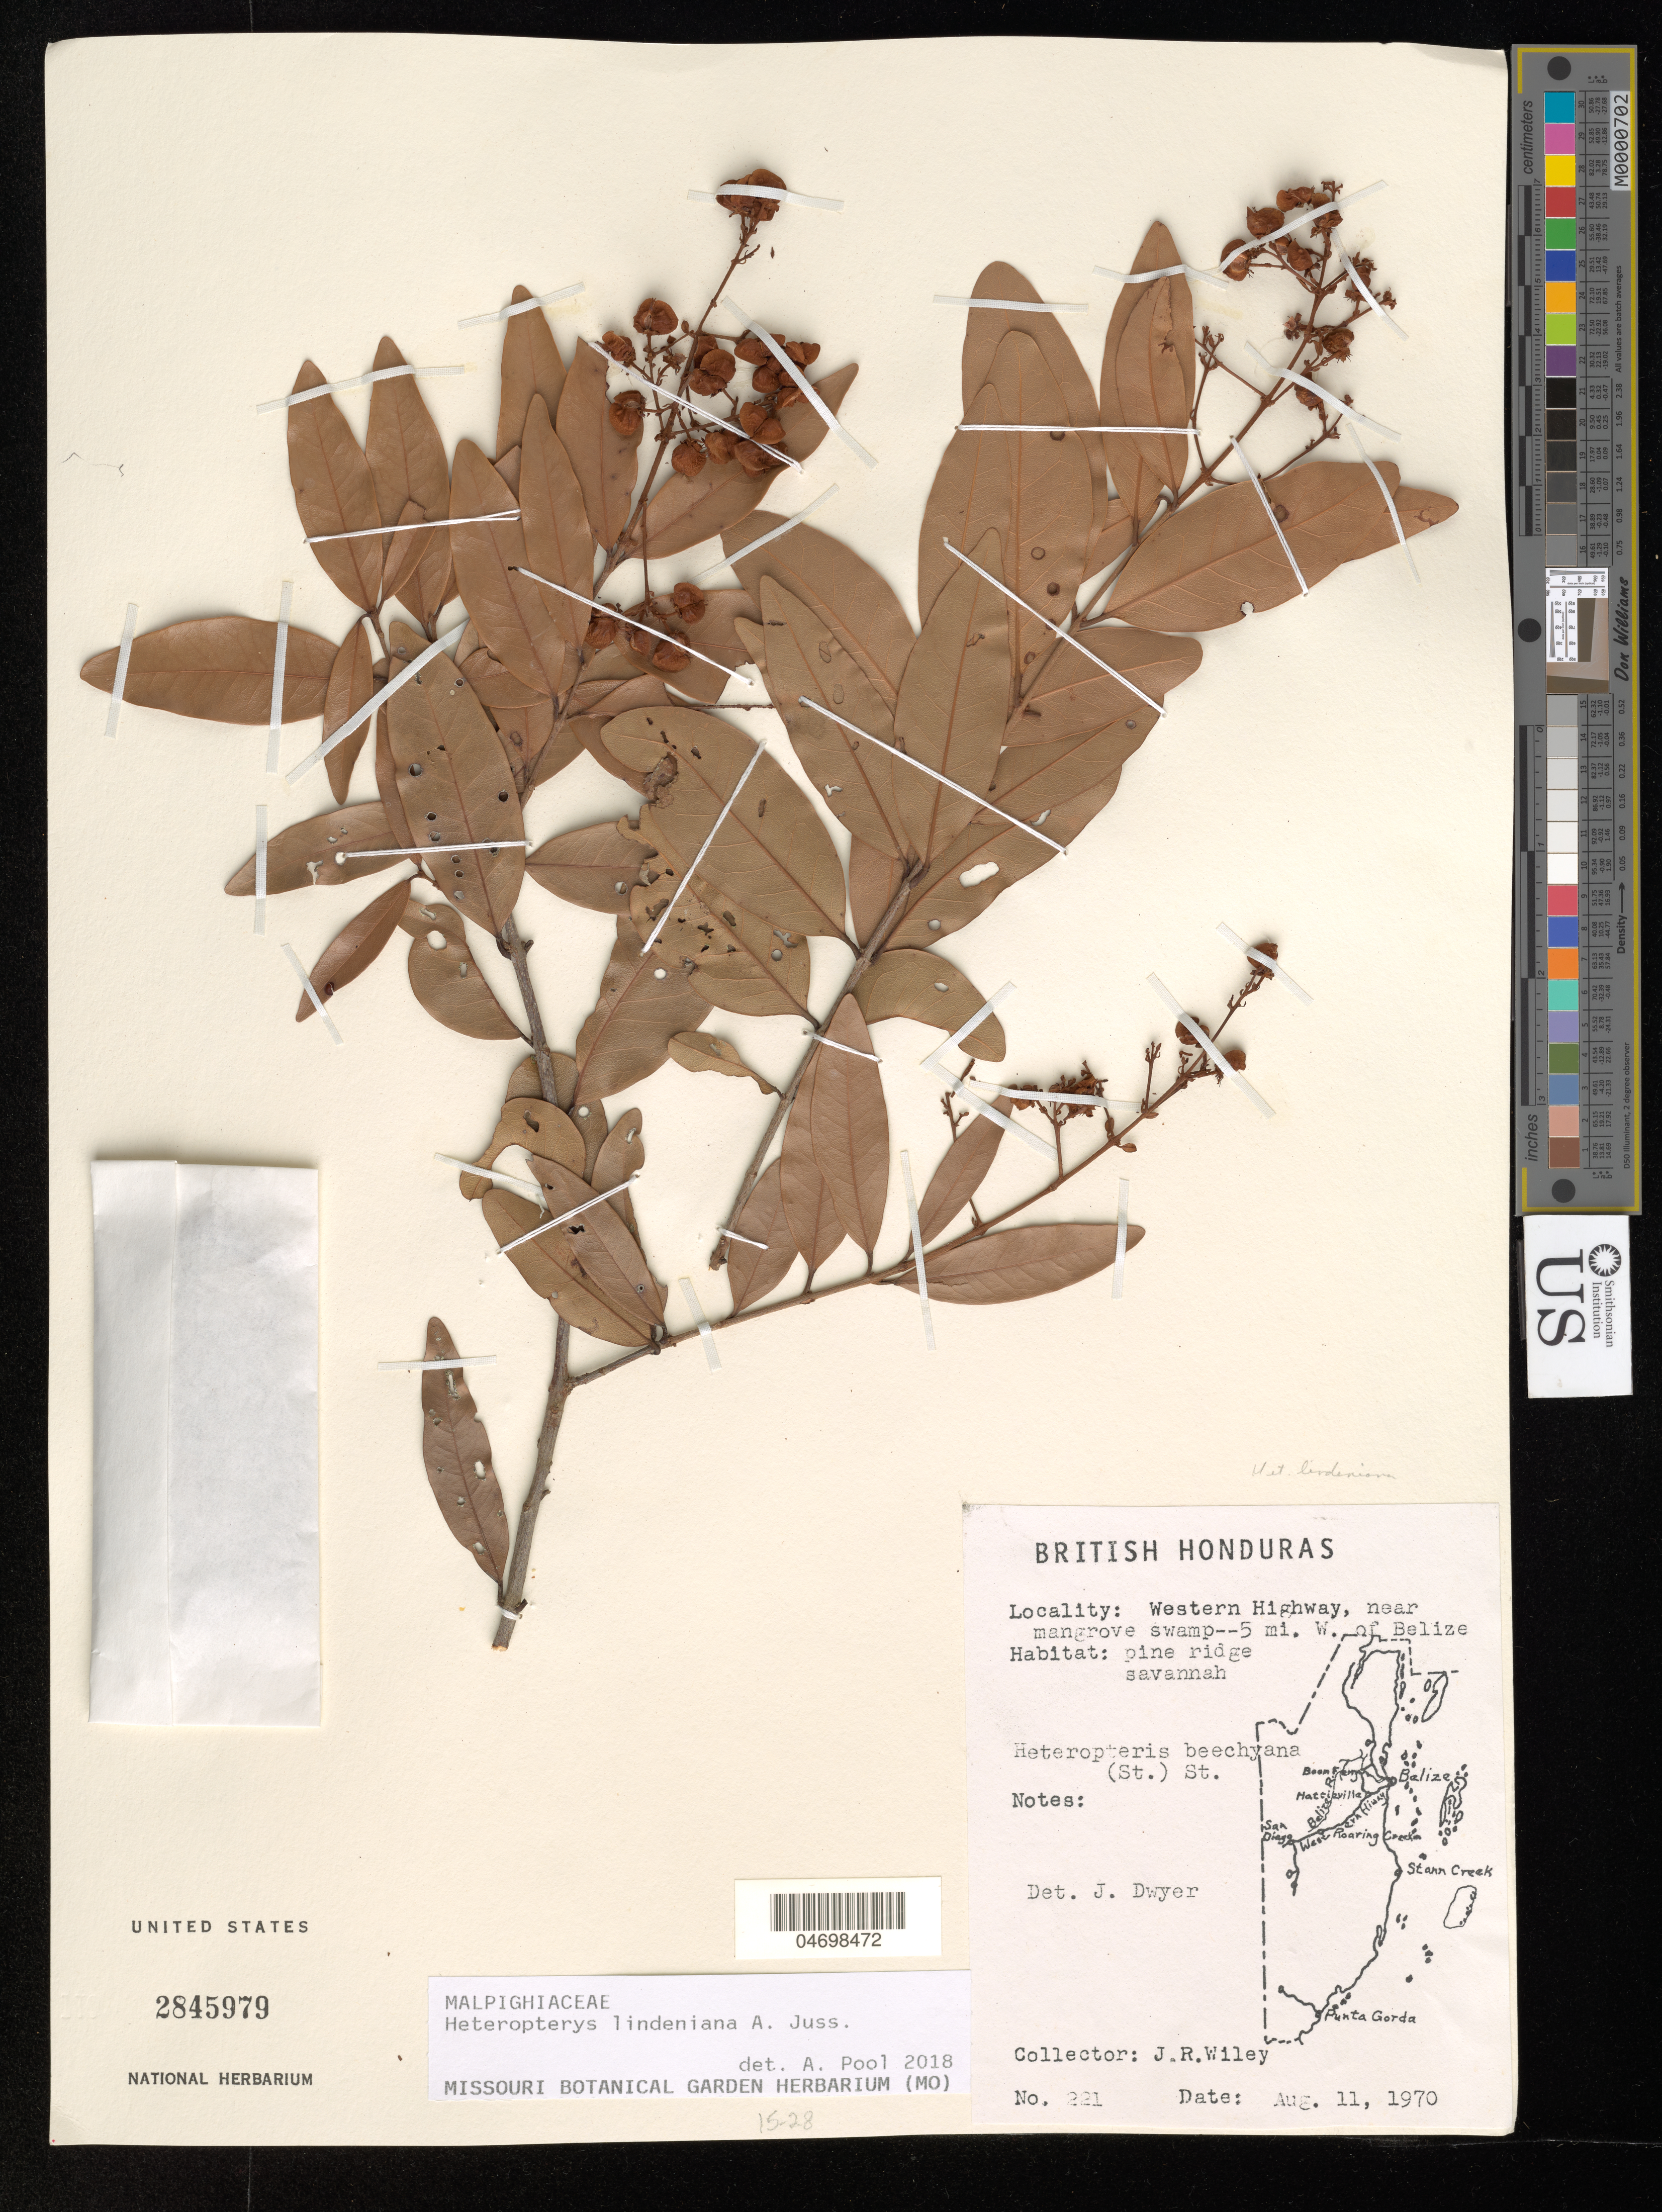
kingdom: Plantae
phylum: Tracheophyta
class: Magnoliopsida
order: Malpighiales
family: Malpighiaceae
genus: Heteropterys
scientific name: Heteropterys lindeniana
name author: A. Juss.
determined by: Pool, A., (MO), Missouri Botanical Garden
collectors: J. Wiley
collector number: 221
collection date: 1970-08-11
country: Belize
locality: British Honduras. Western Highway, near mangrove swamp--5 mi. W. of Belize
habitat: Pine ridge; savannah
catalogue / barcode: US 2845979